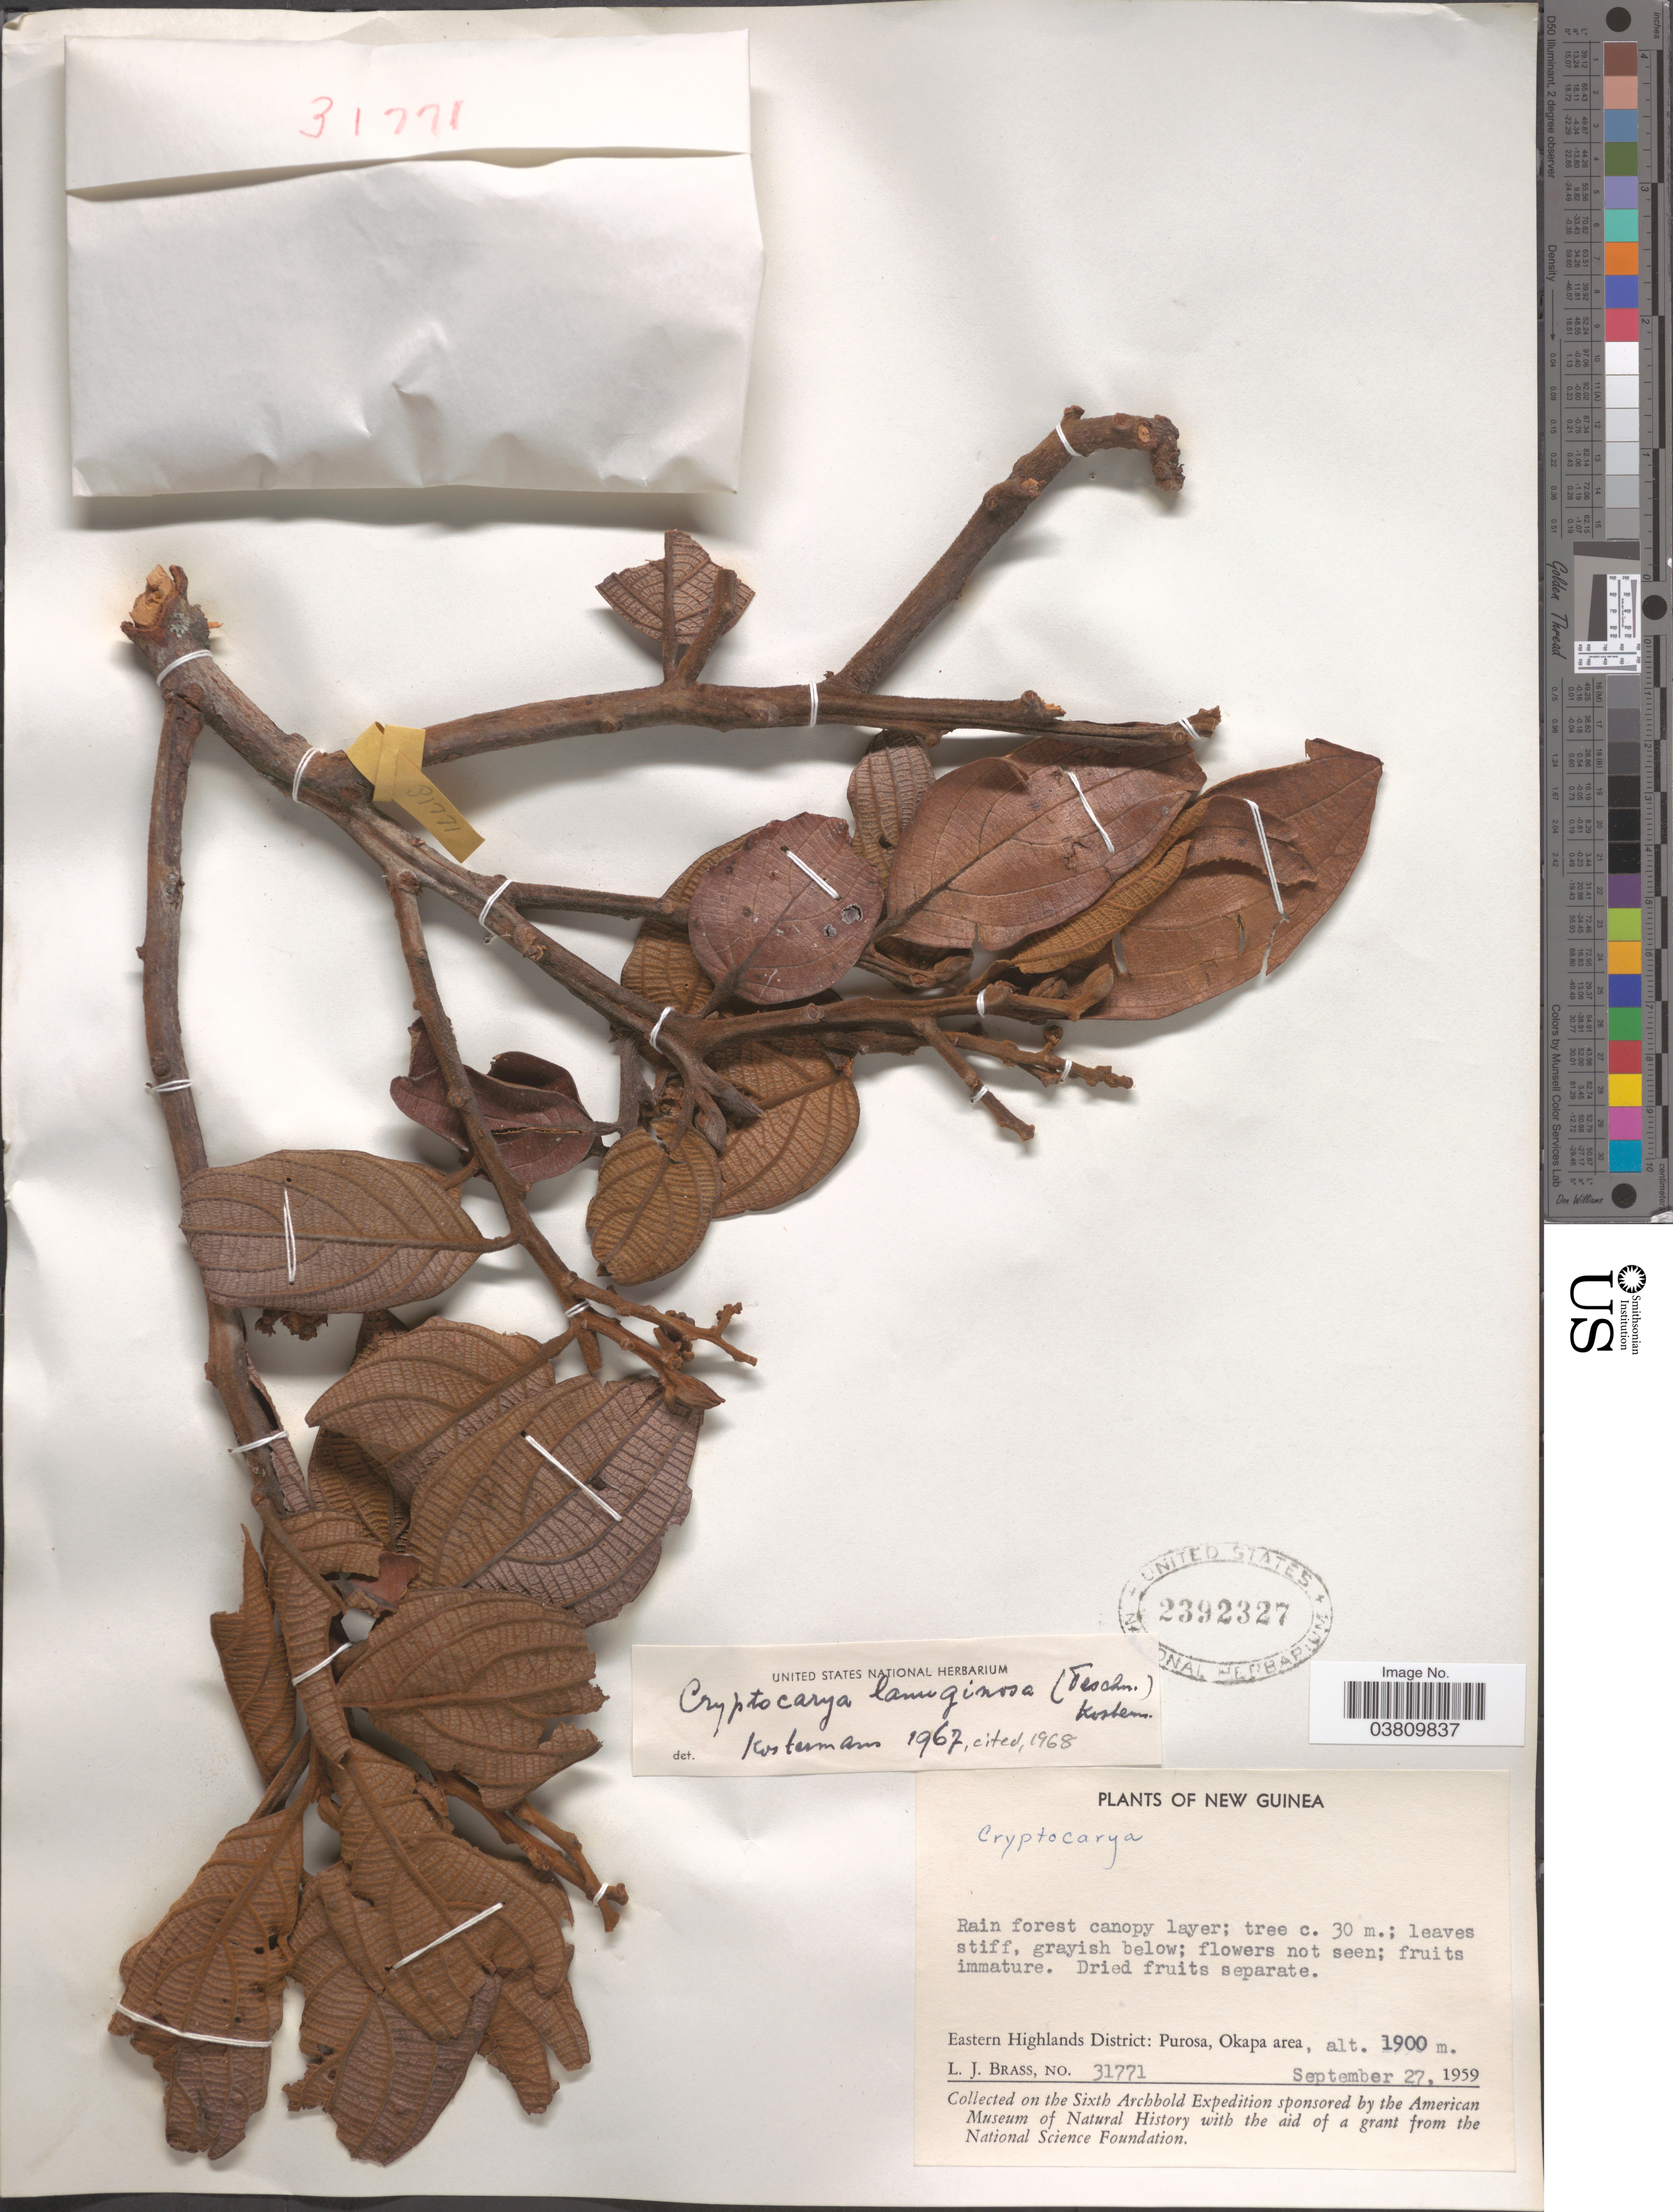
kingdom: Plantae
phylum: Tracheophyta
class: Magnoliopsida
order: Laurales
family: Lauraceae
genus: Cryptocarya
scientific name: Cryptocarya lanuginosa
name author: (Teschner) Kosterm.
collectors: L. J. Brass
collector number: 31771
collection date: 1959-09-27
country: Papua New Guinea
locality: New Guinea. Eastern Highlands District: Purosa, Okapa area.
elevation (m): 1900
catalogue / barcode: US 2392327